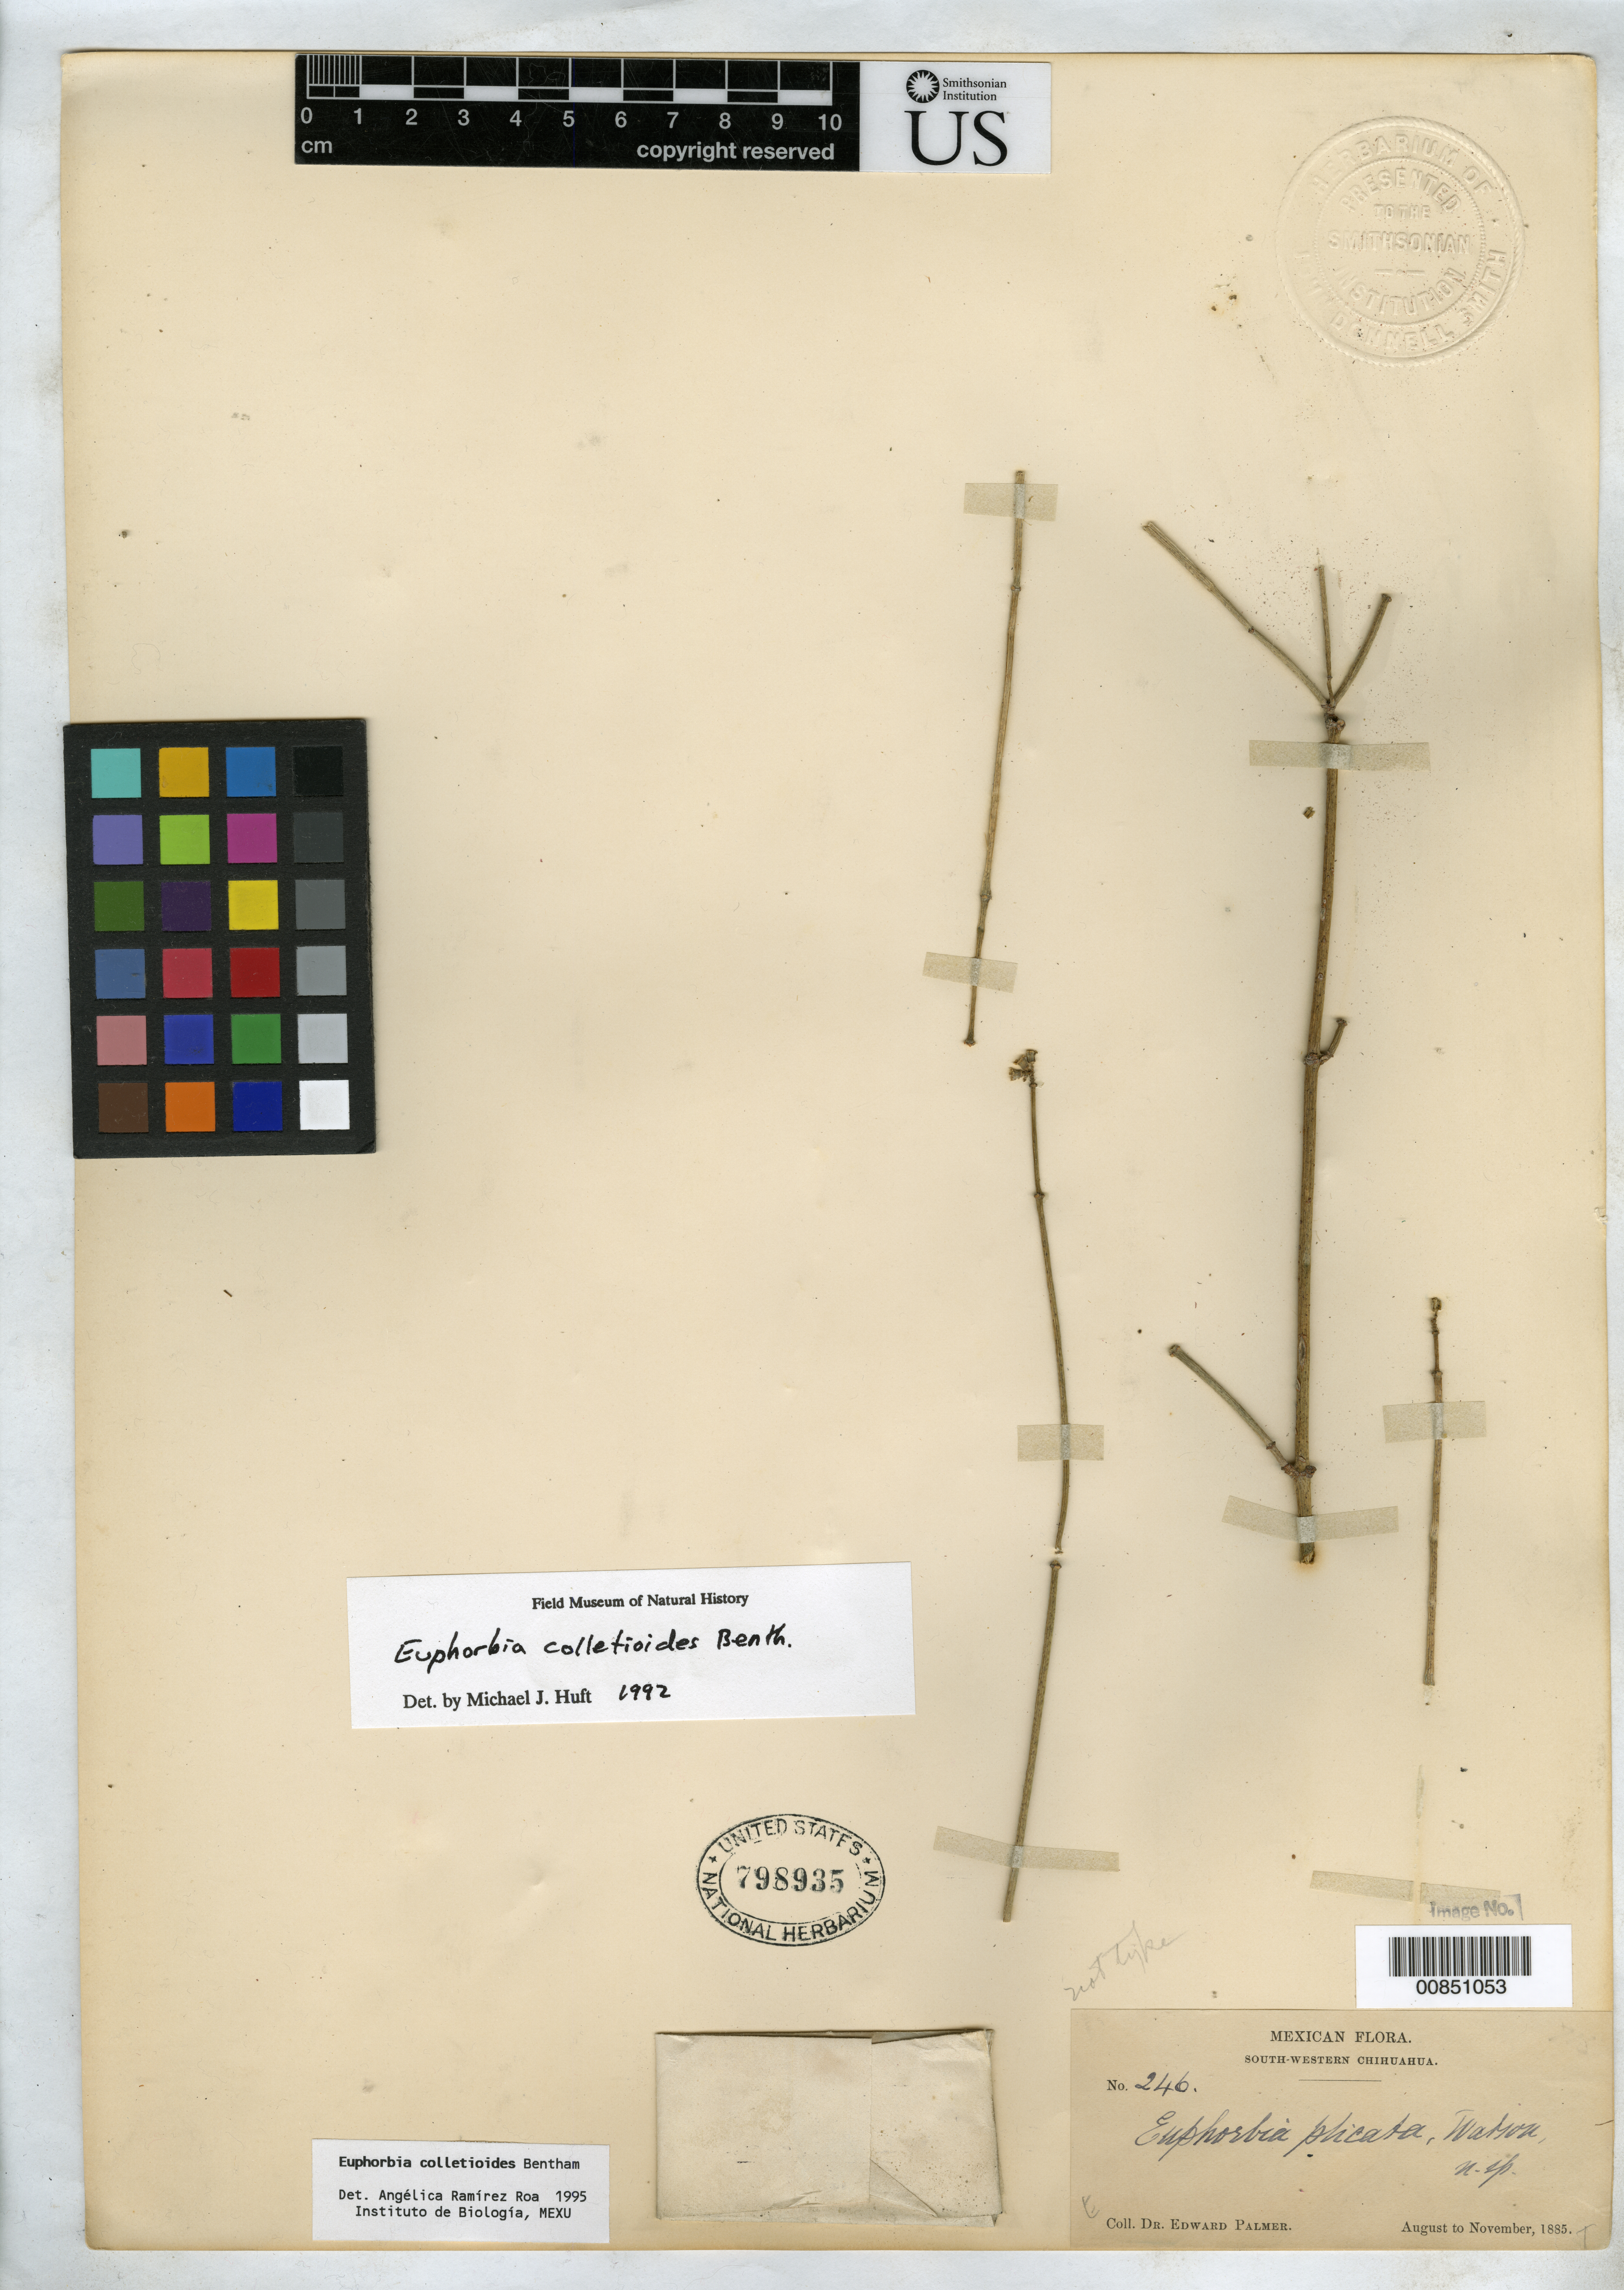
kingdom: Plantae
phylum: Tracheophyta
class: Magnoliopsida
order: Malpighiales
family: Euphorbiaceae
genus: Euphorbia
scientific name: Euphorbia plicata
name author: S. Watson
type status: Syntype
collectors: E. Palmer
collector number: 246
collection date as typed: Aug 1885 to -- Nov 1885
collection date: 1885-08/1885-11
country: Mexico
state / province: Chihuahua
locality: South-Western Chihuahua.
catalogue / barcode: US 798935